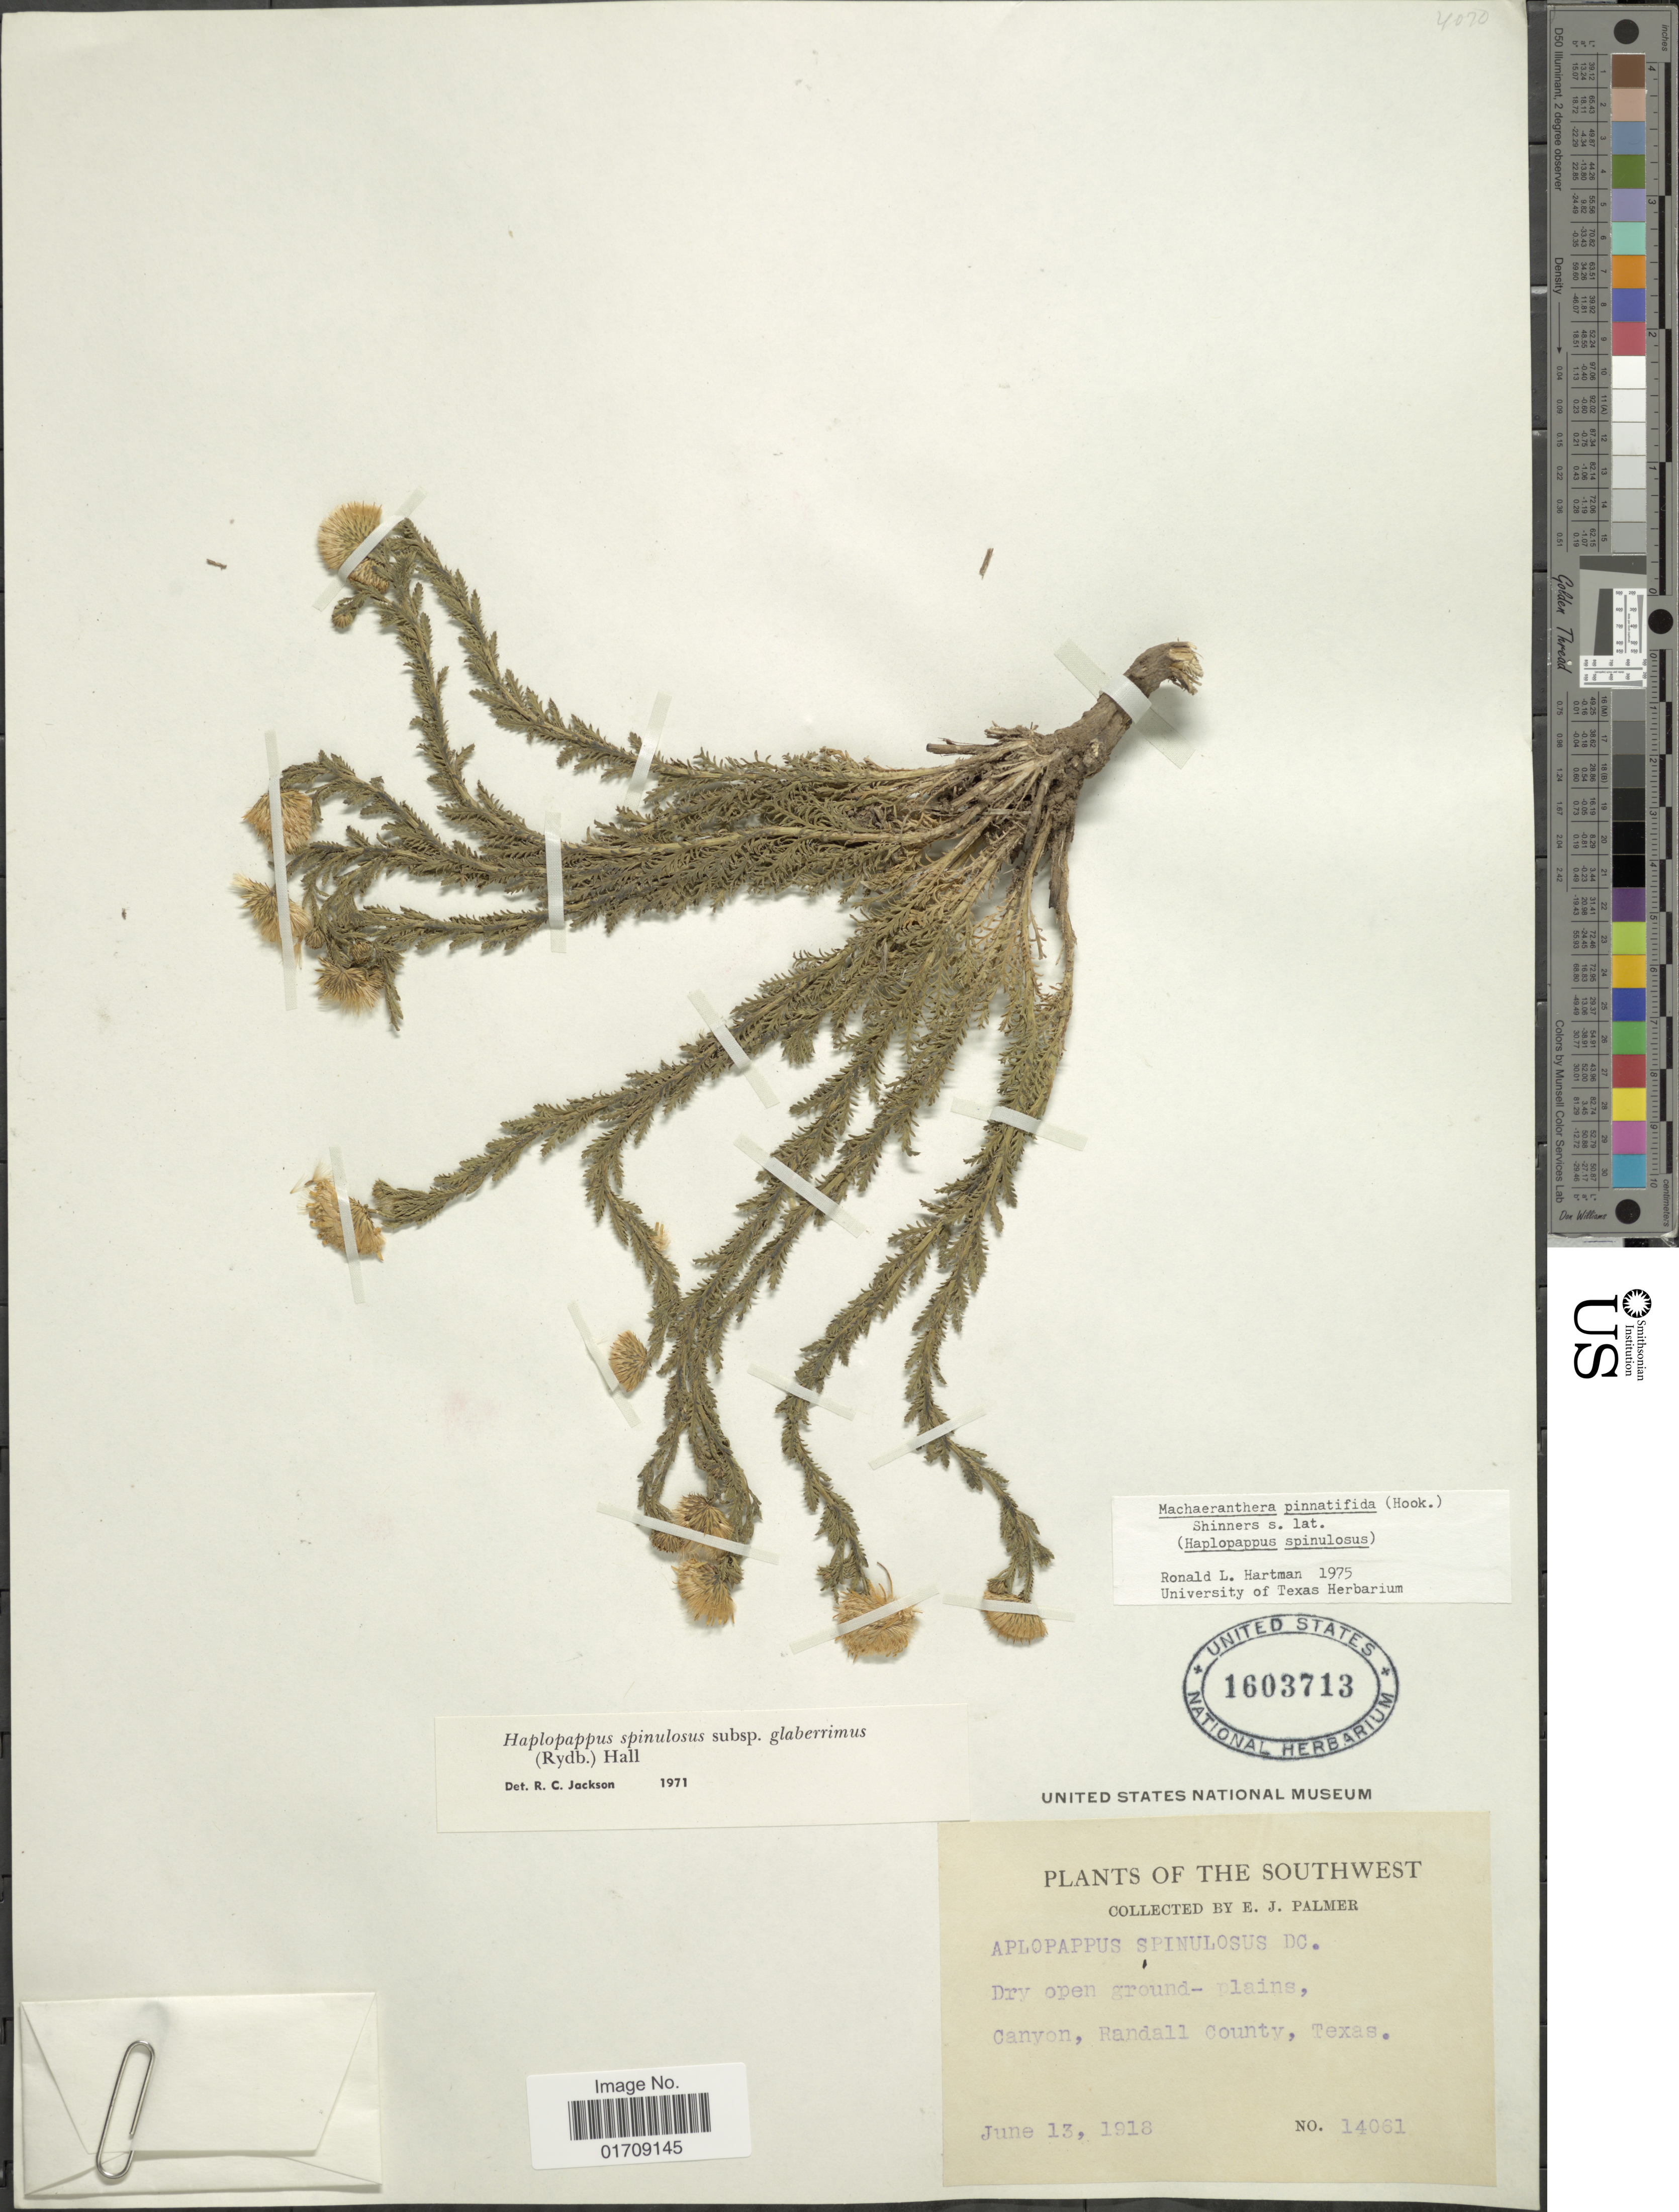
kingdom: Plantae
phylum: Tracheophyta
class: Magnoliopsida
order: Asterales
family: Asteraceae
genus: Machaeranthera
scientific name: Machaeranthera pinnatifida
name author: (Hook.) Shinners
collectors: E. J. Palmer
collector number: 14061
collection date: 1918-06-13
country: United States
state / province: Texas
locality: The Southwest, Canyon, Randall County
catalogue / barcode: US 1603713